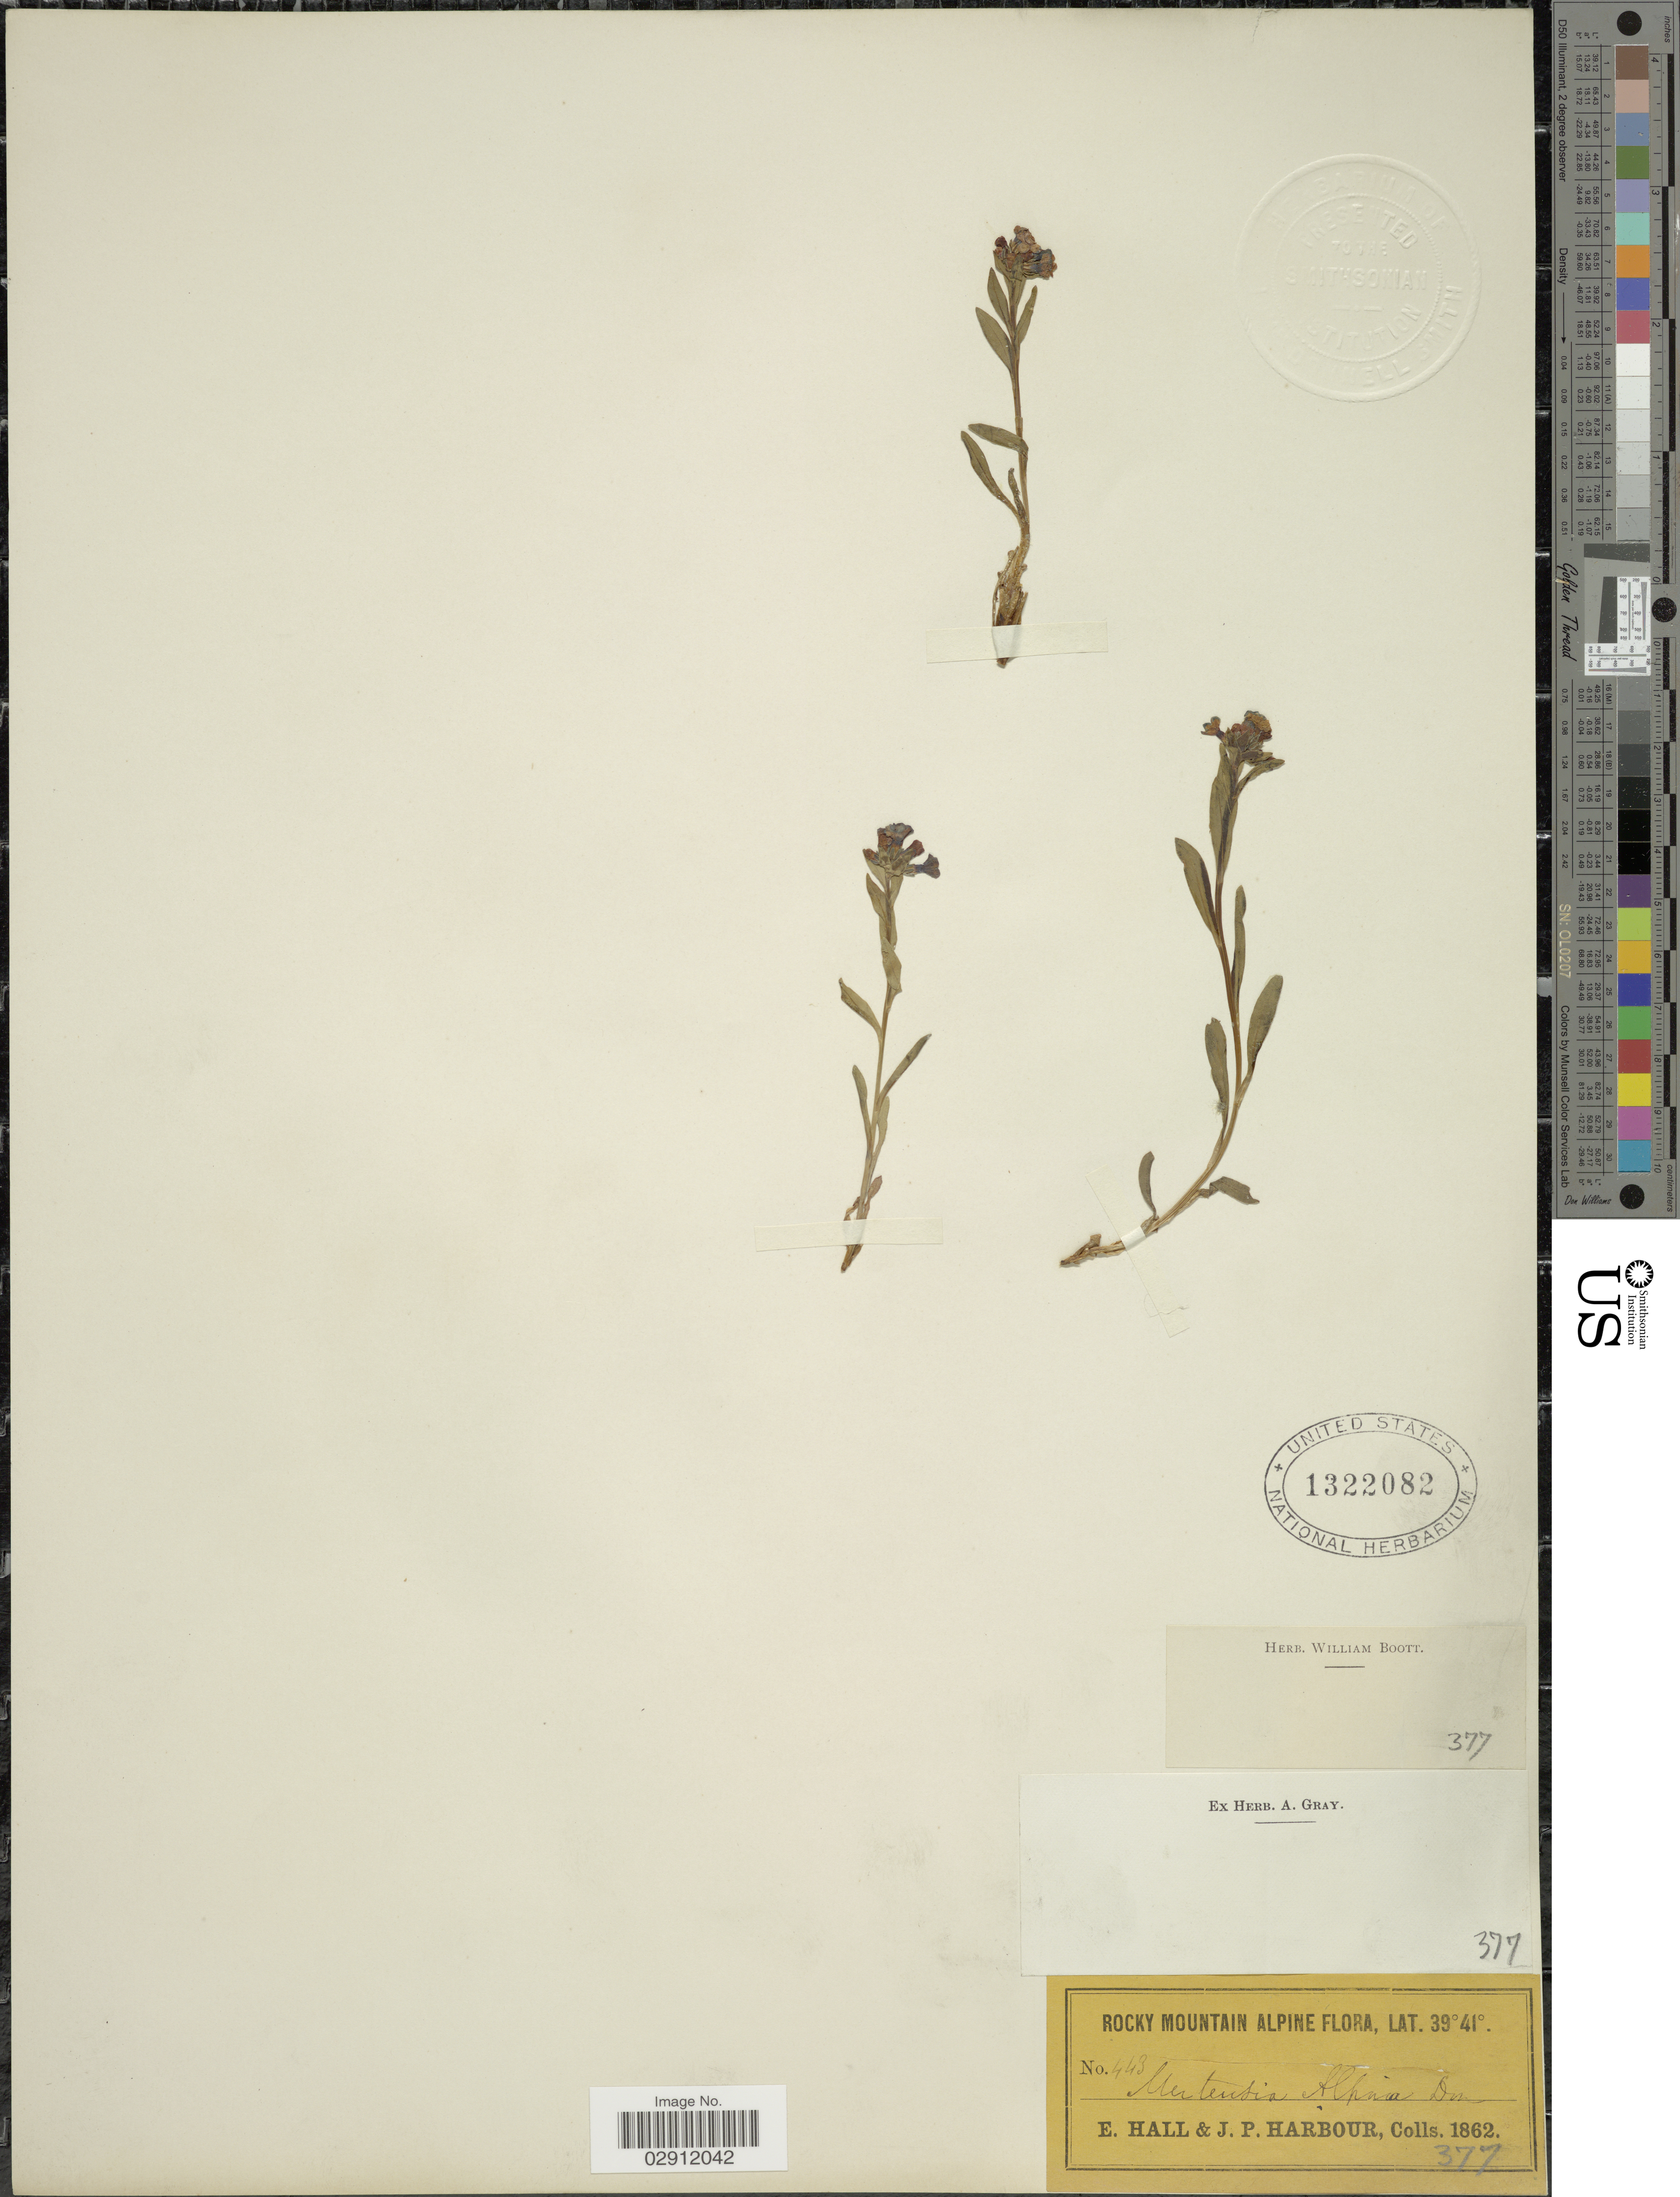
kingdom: Plantae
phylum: Tracheophyta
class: Magnoliopsida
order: Boraginales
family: Boraginaceae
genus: Mertensia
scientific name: Mertensia alpina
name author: (Torr.) G. Don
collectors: E. Hall & J. Harbour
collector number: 443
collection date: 1862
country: United States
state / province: Colorado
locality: Rocky Mtns. Alpine.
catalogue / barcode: US 1322082